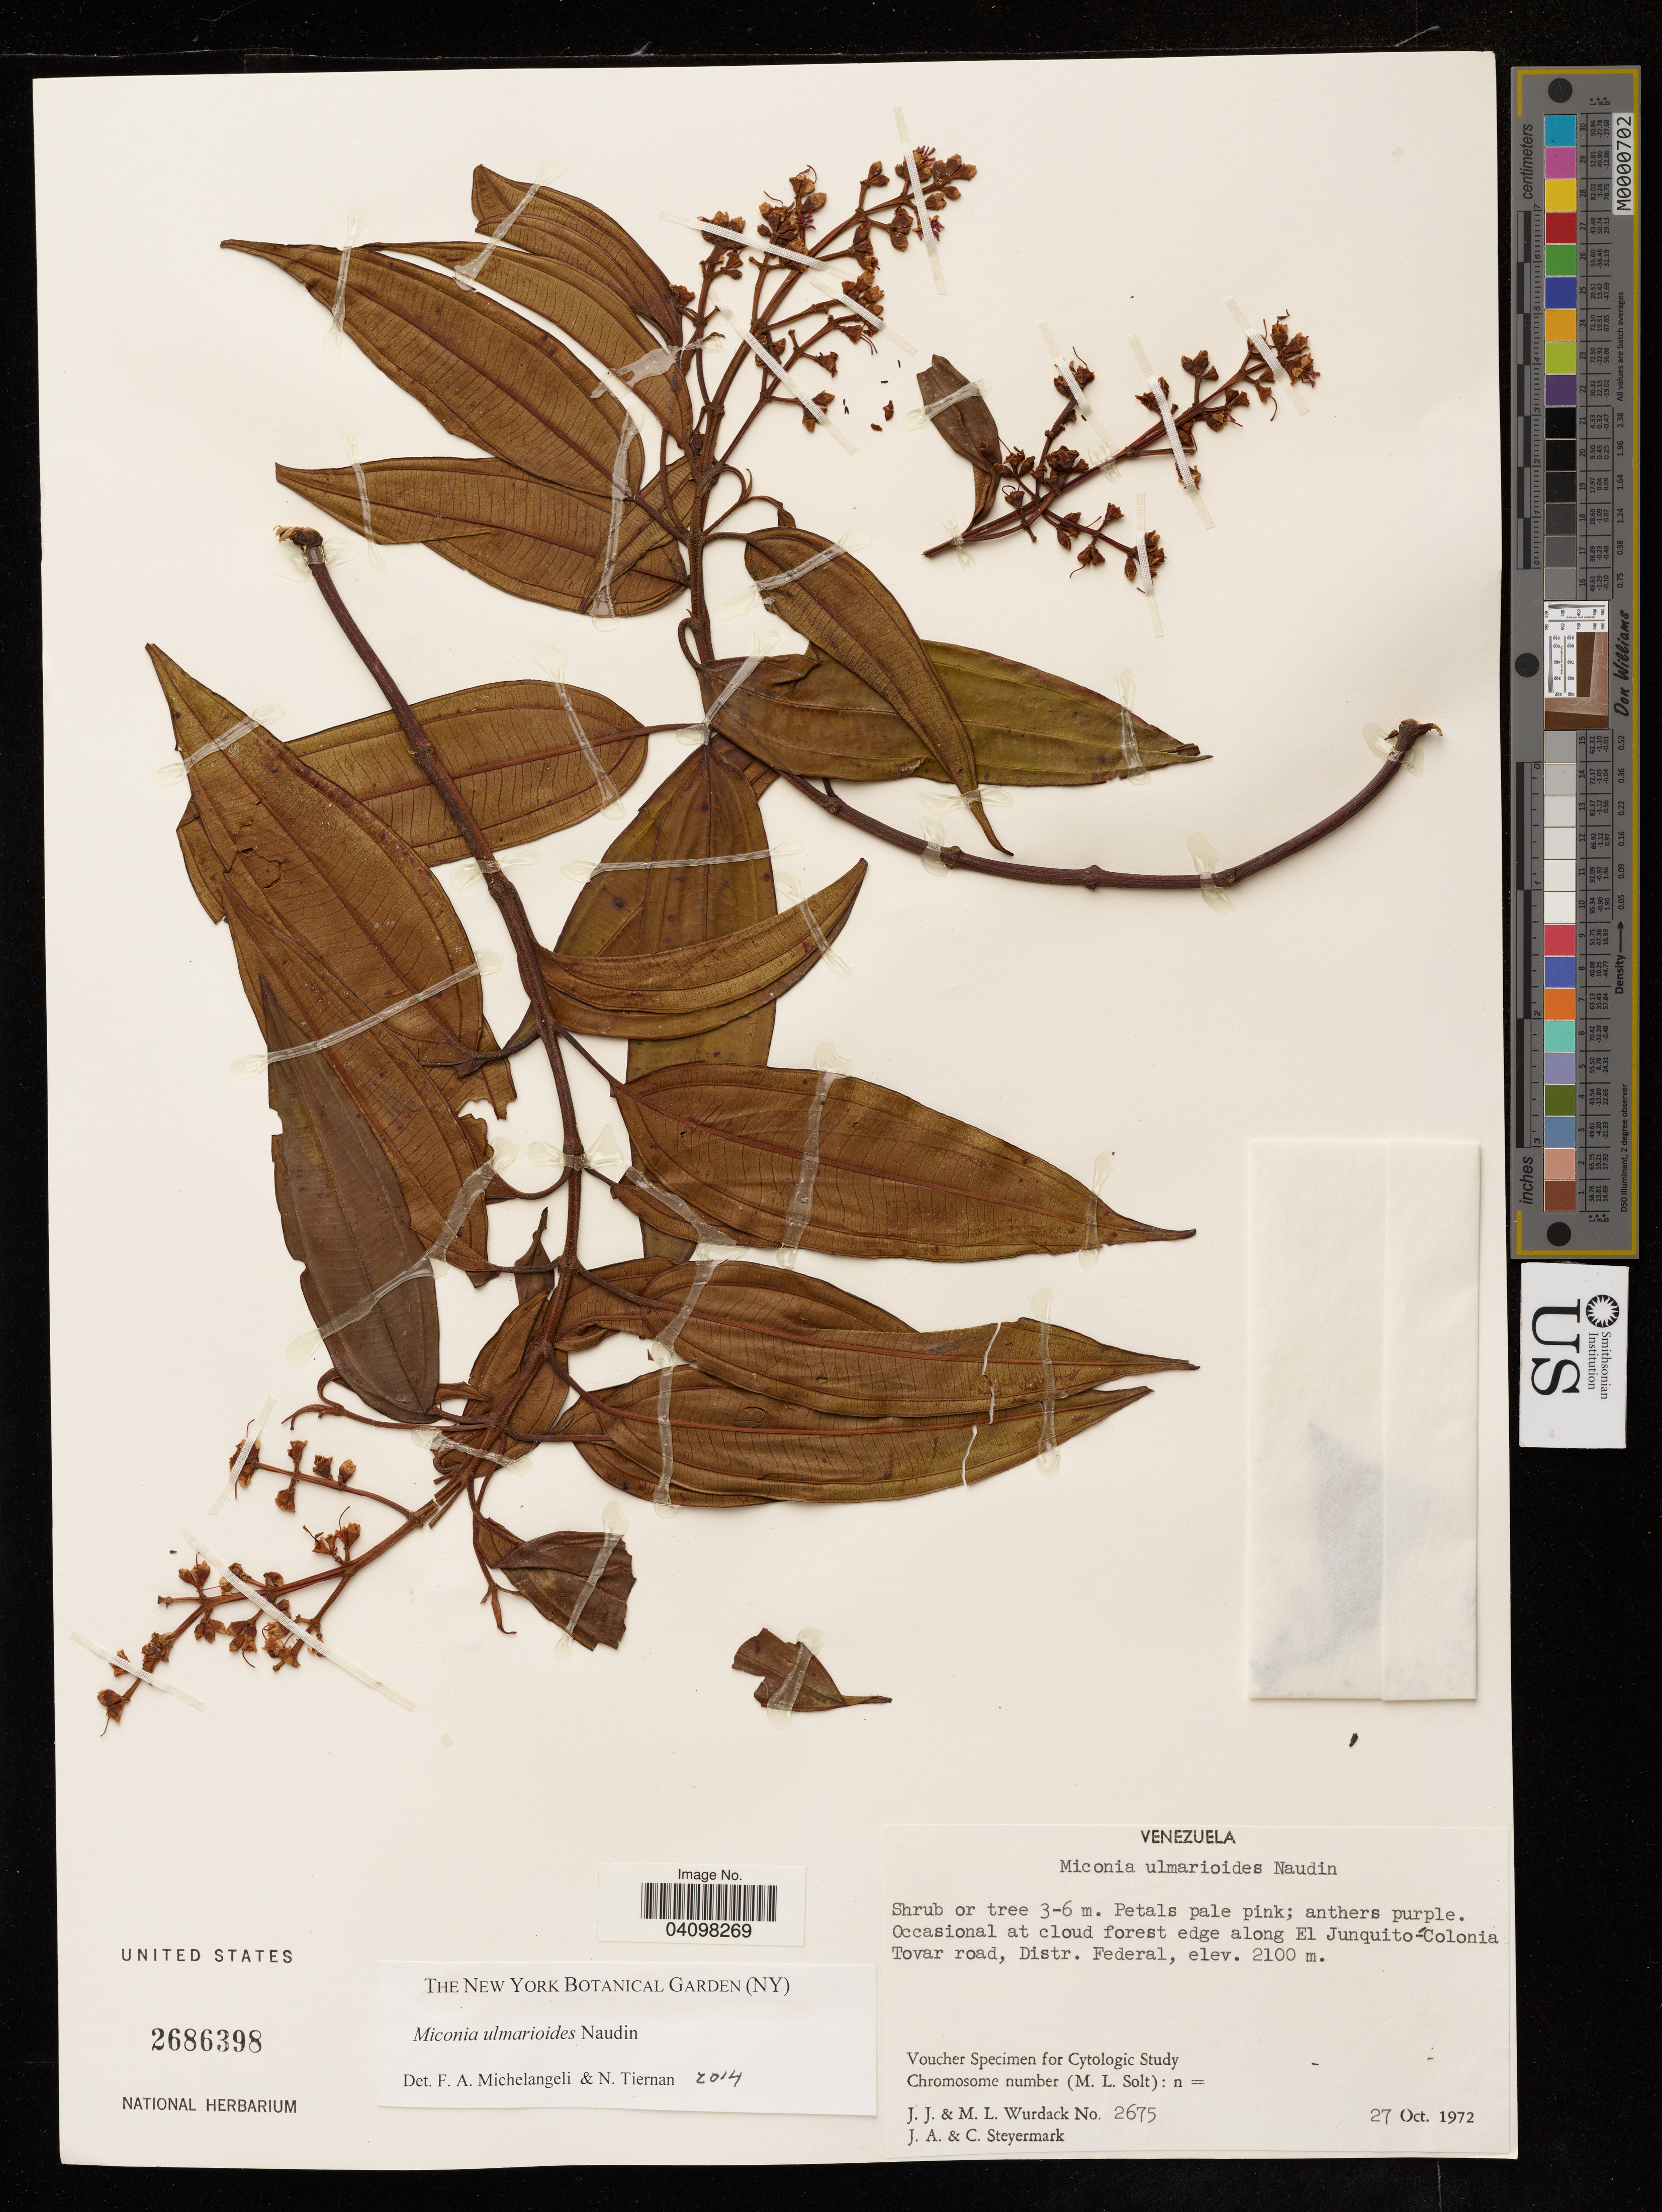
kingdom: Plantae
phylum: Tracheophyta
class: Magnoliopsida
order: Myrtales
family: Melastomataceae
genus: Miconia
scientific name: Miconia ulmarioides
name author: Naudin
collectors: M. L. Wurdack, J. Steyermarck & C. Steyermark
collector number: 2675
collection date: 1972-10-27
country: Venezuela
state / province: Federal Capital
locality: Venezuela. Cloud forest edge along El Junquito-Colonia Tovar road, Distr. Federal.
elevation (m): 2100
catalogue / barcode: US 2686398